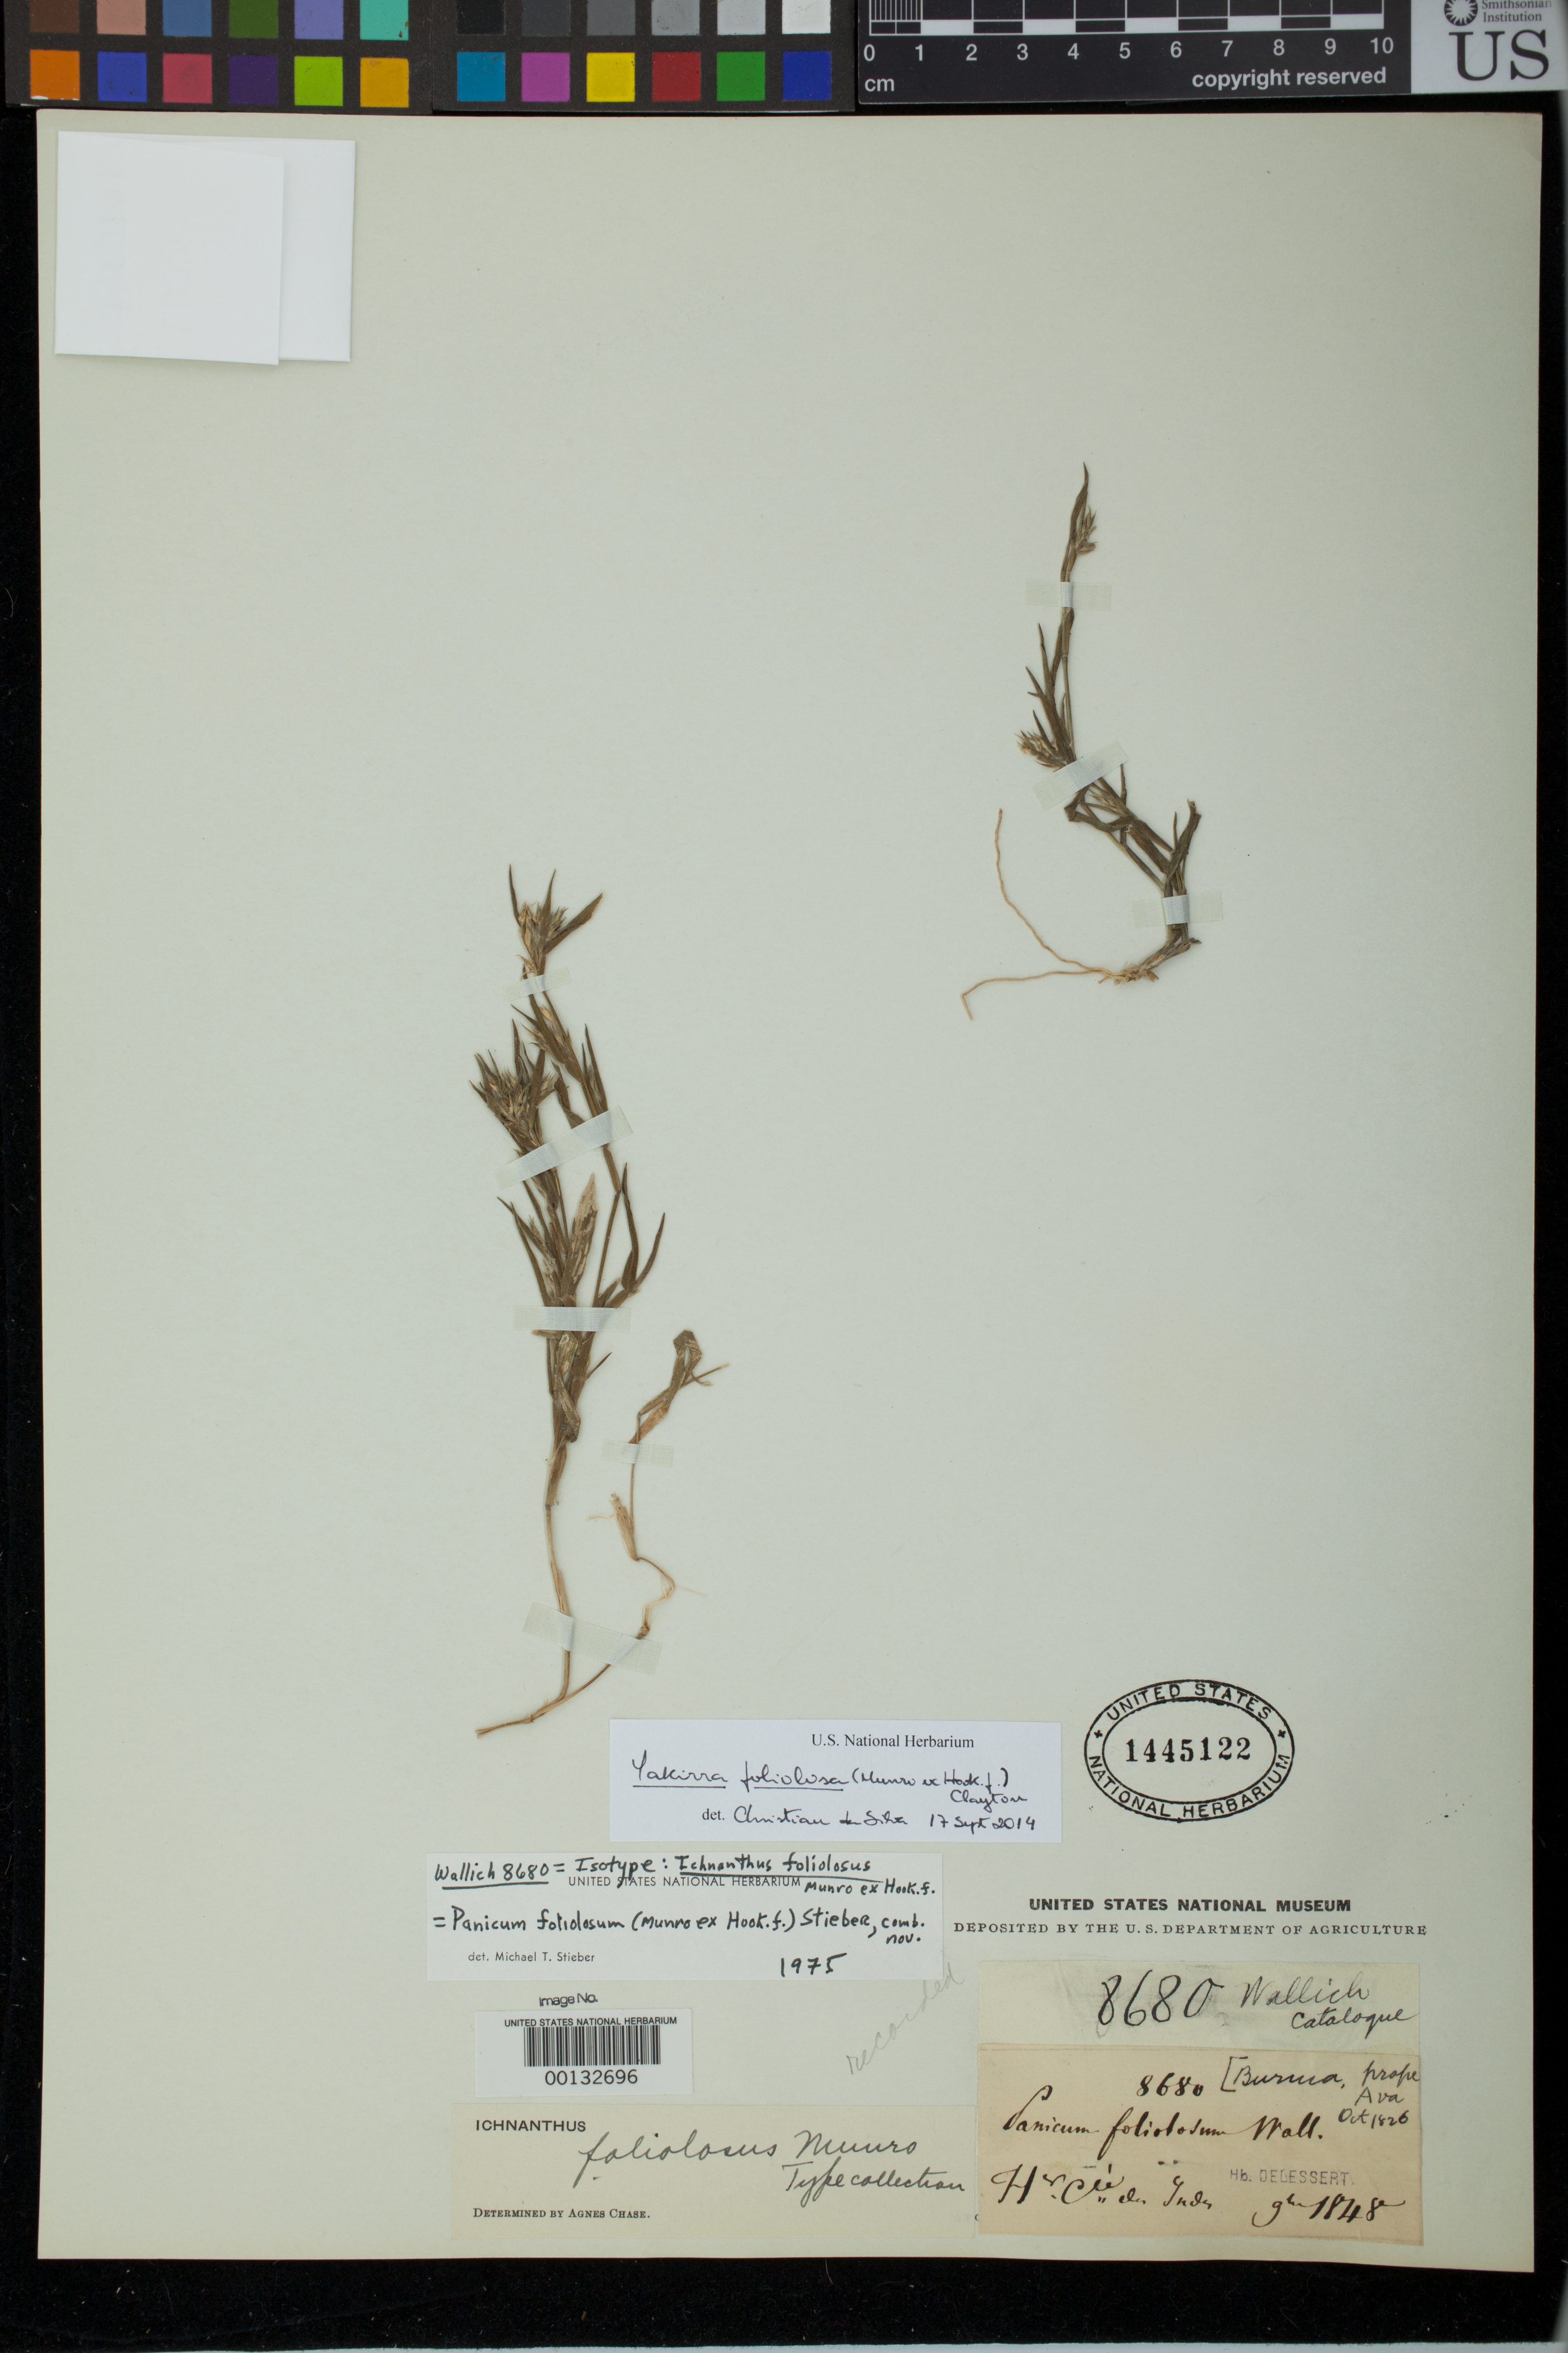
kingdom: Plantae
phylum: Tracheophyta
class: Liliopsida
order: Poales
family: Poaceae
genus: Ichnanthus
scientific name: Ichnanthus foliolosus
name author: Munro ex Hook. f.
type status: Isosyntype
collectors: N. Wallich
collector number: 8680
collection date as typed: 1848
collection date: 1848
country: India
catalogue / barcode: US 1445122